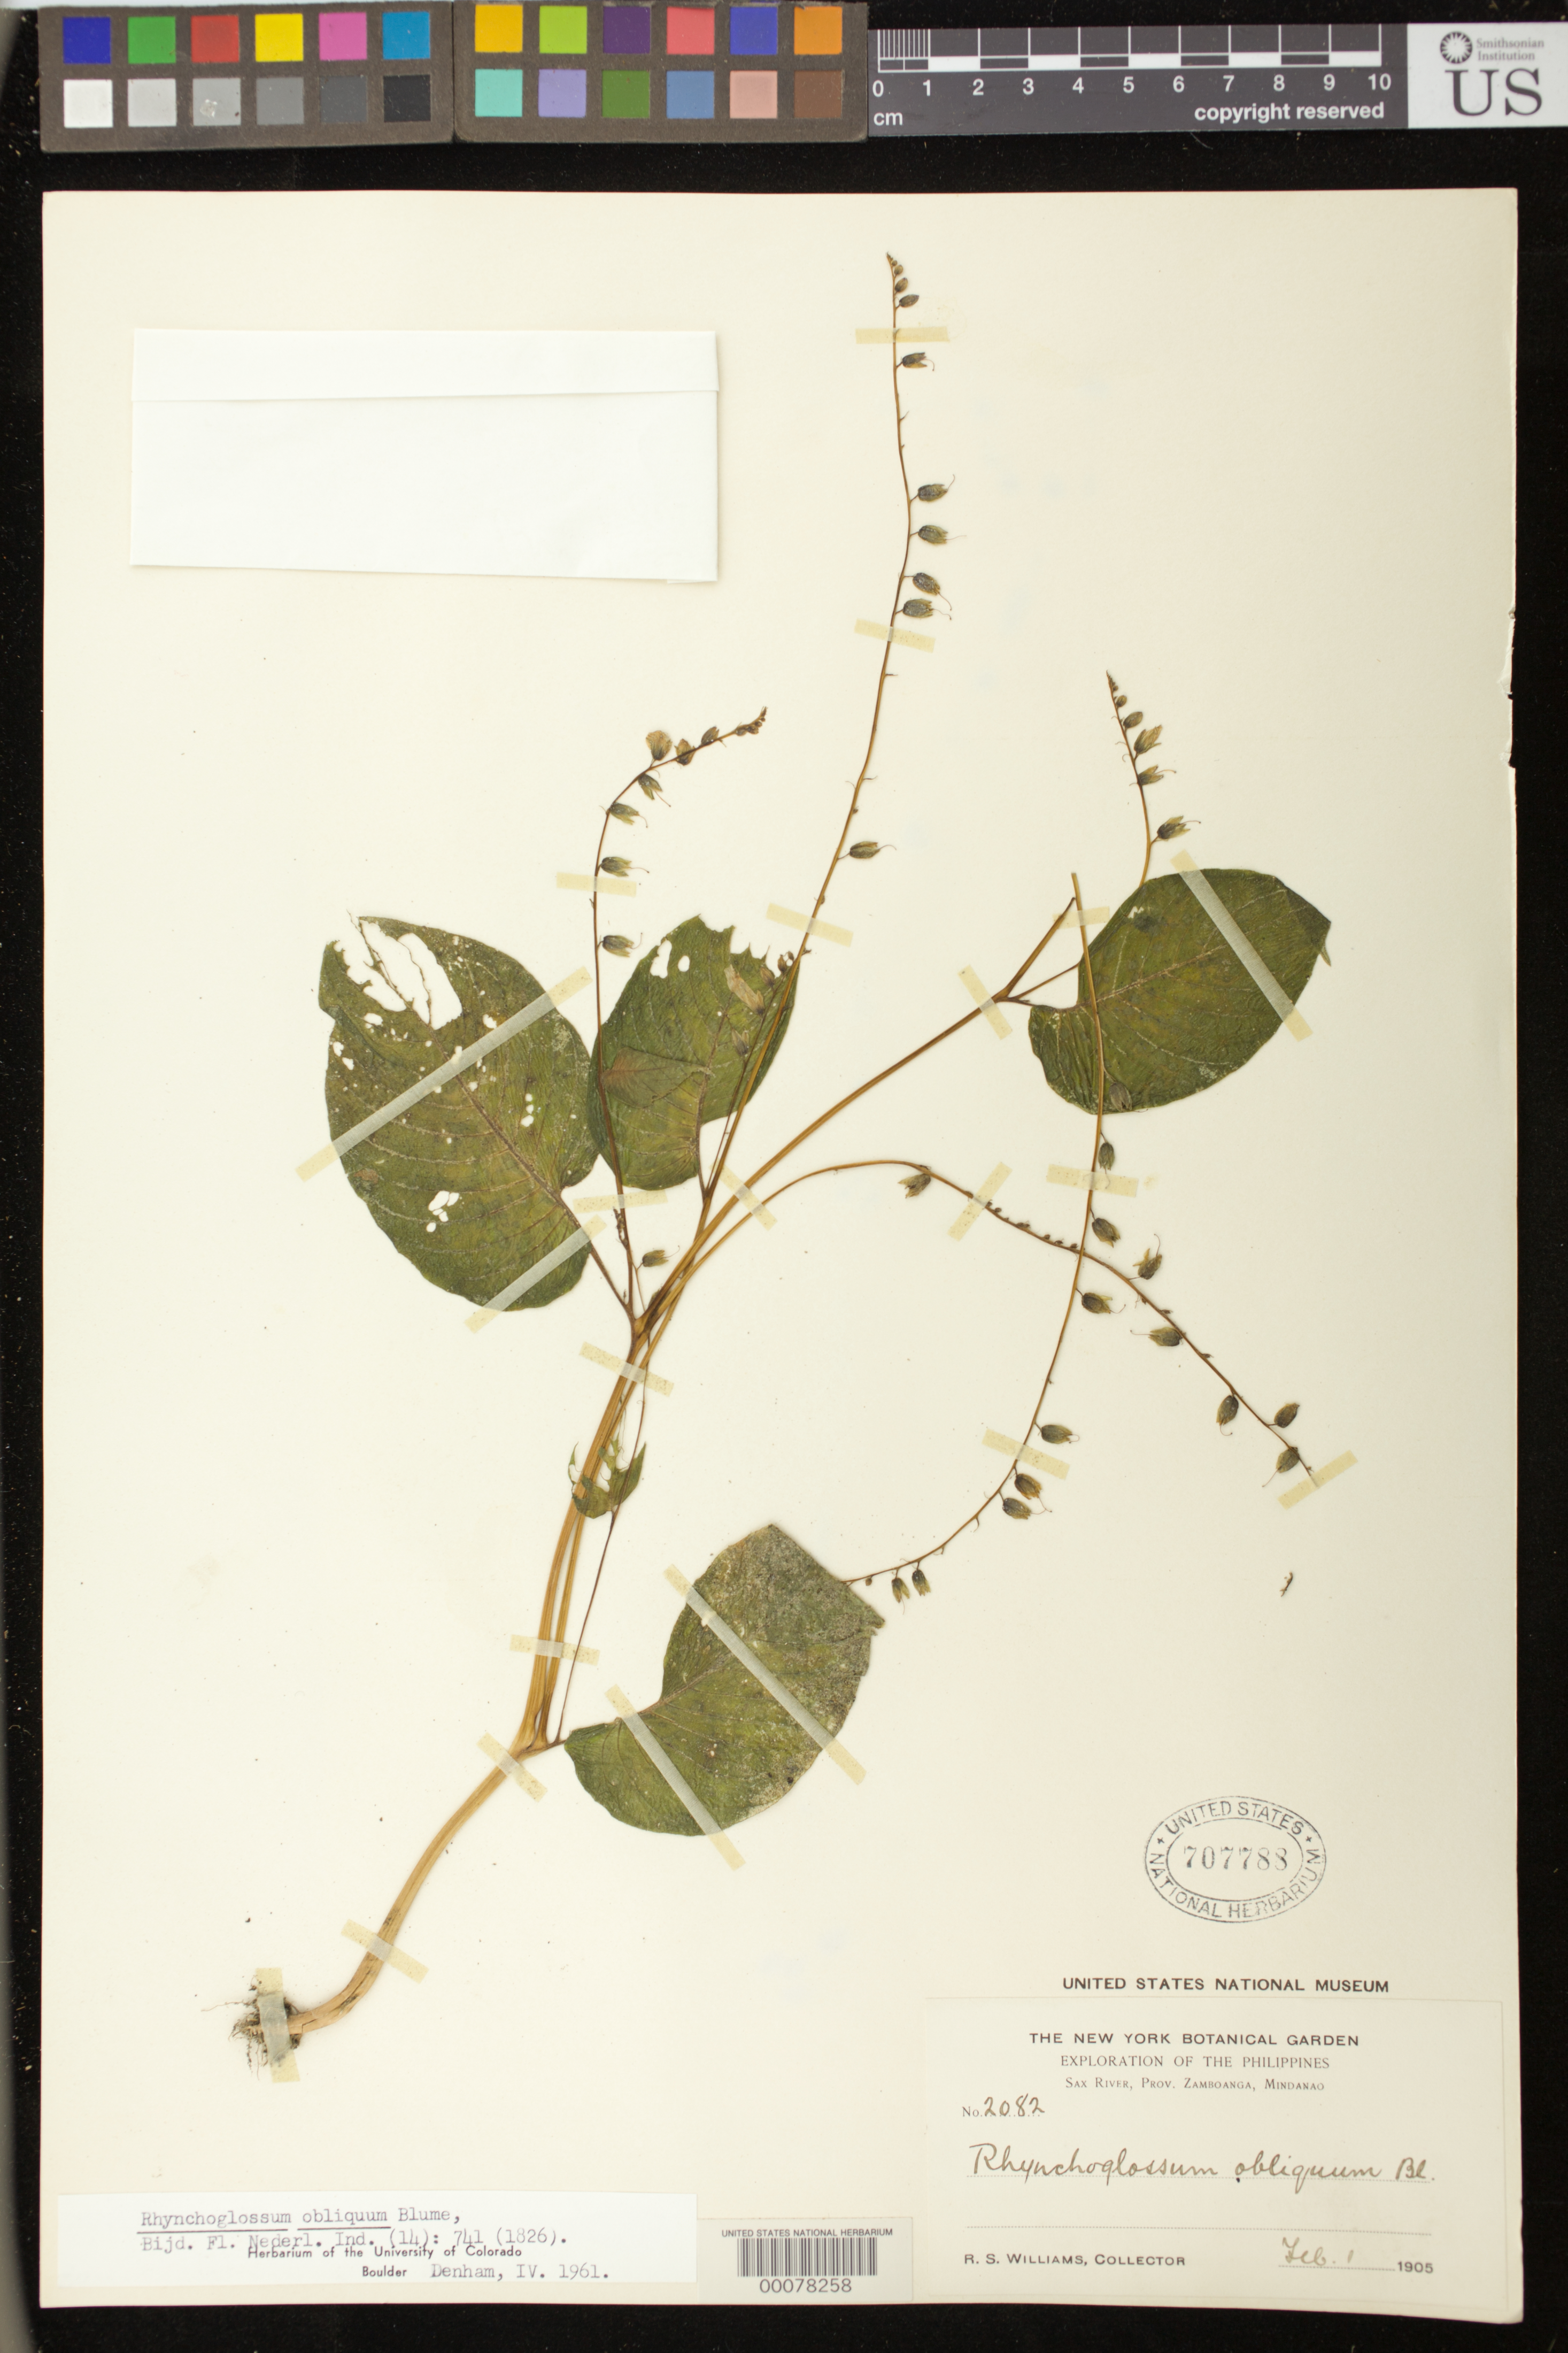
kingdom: Plantae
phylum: Tracheophyta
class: Magnoliopsida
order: Lamiales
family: Gesneriaceae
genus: Rhynchoglossum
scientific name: Rhynchoglossum obliquum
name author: Blume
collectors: R. S. Williams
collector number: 2082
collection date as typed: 01 Feb 1905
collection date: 1905-02-01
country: Philippines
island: Mindanao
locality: Sax river, prov zamboanga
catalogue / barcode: US 707788